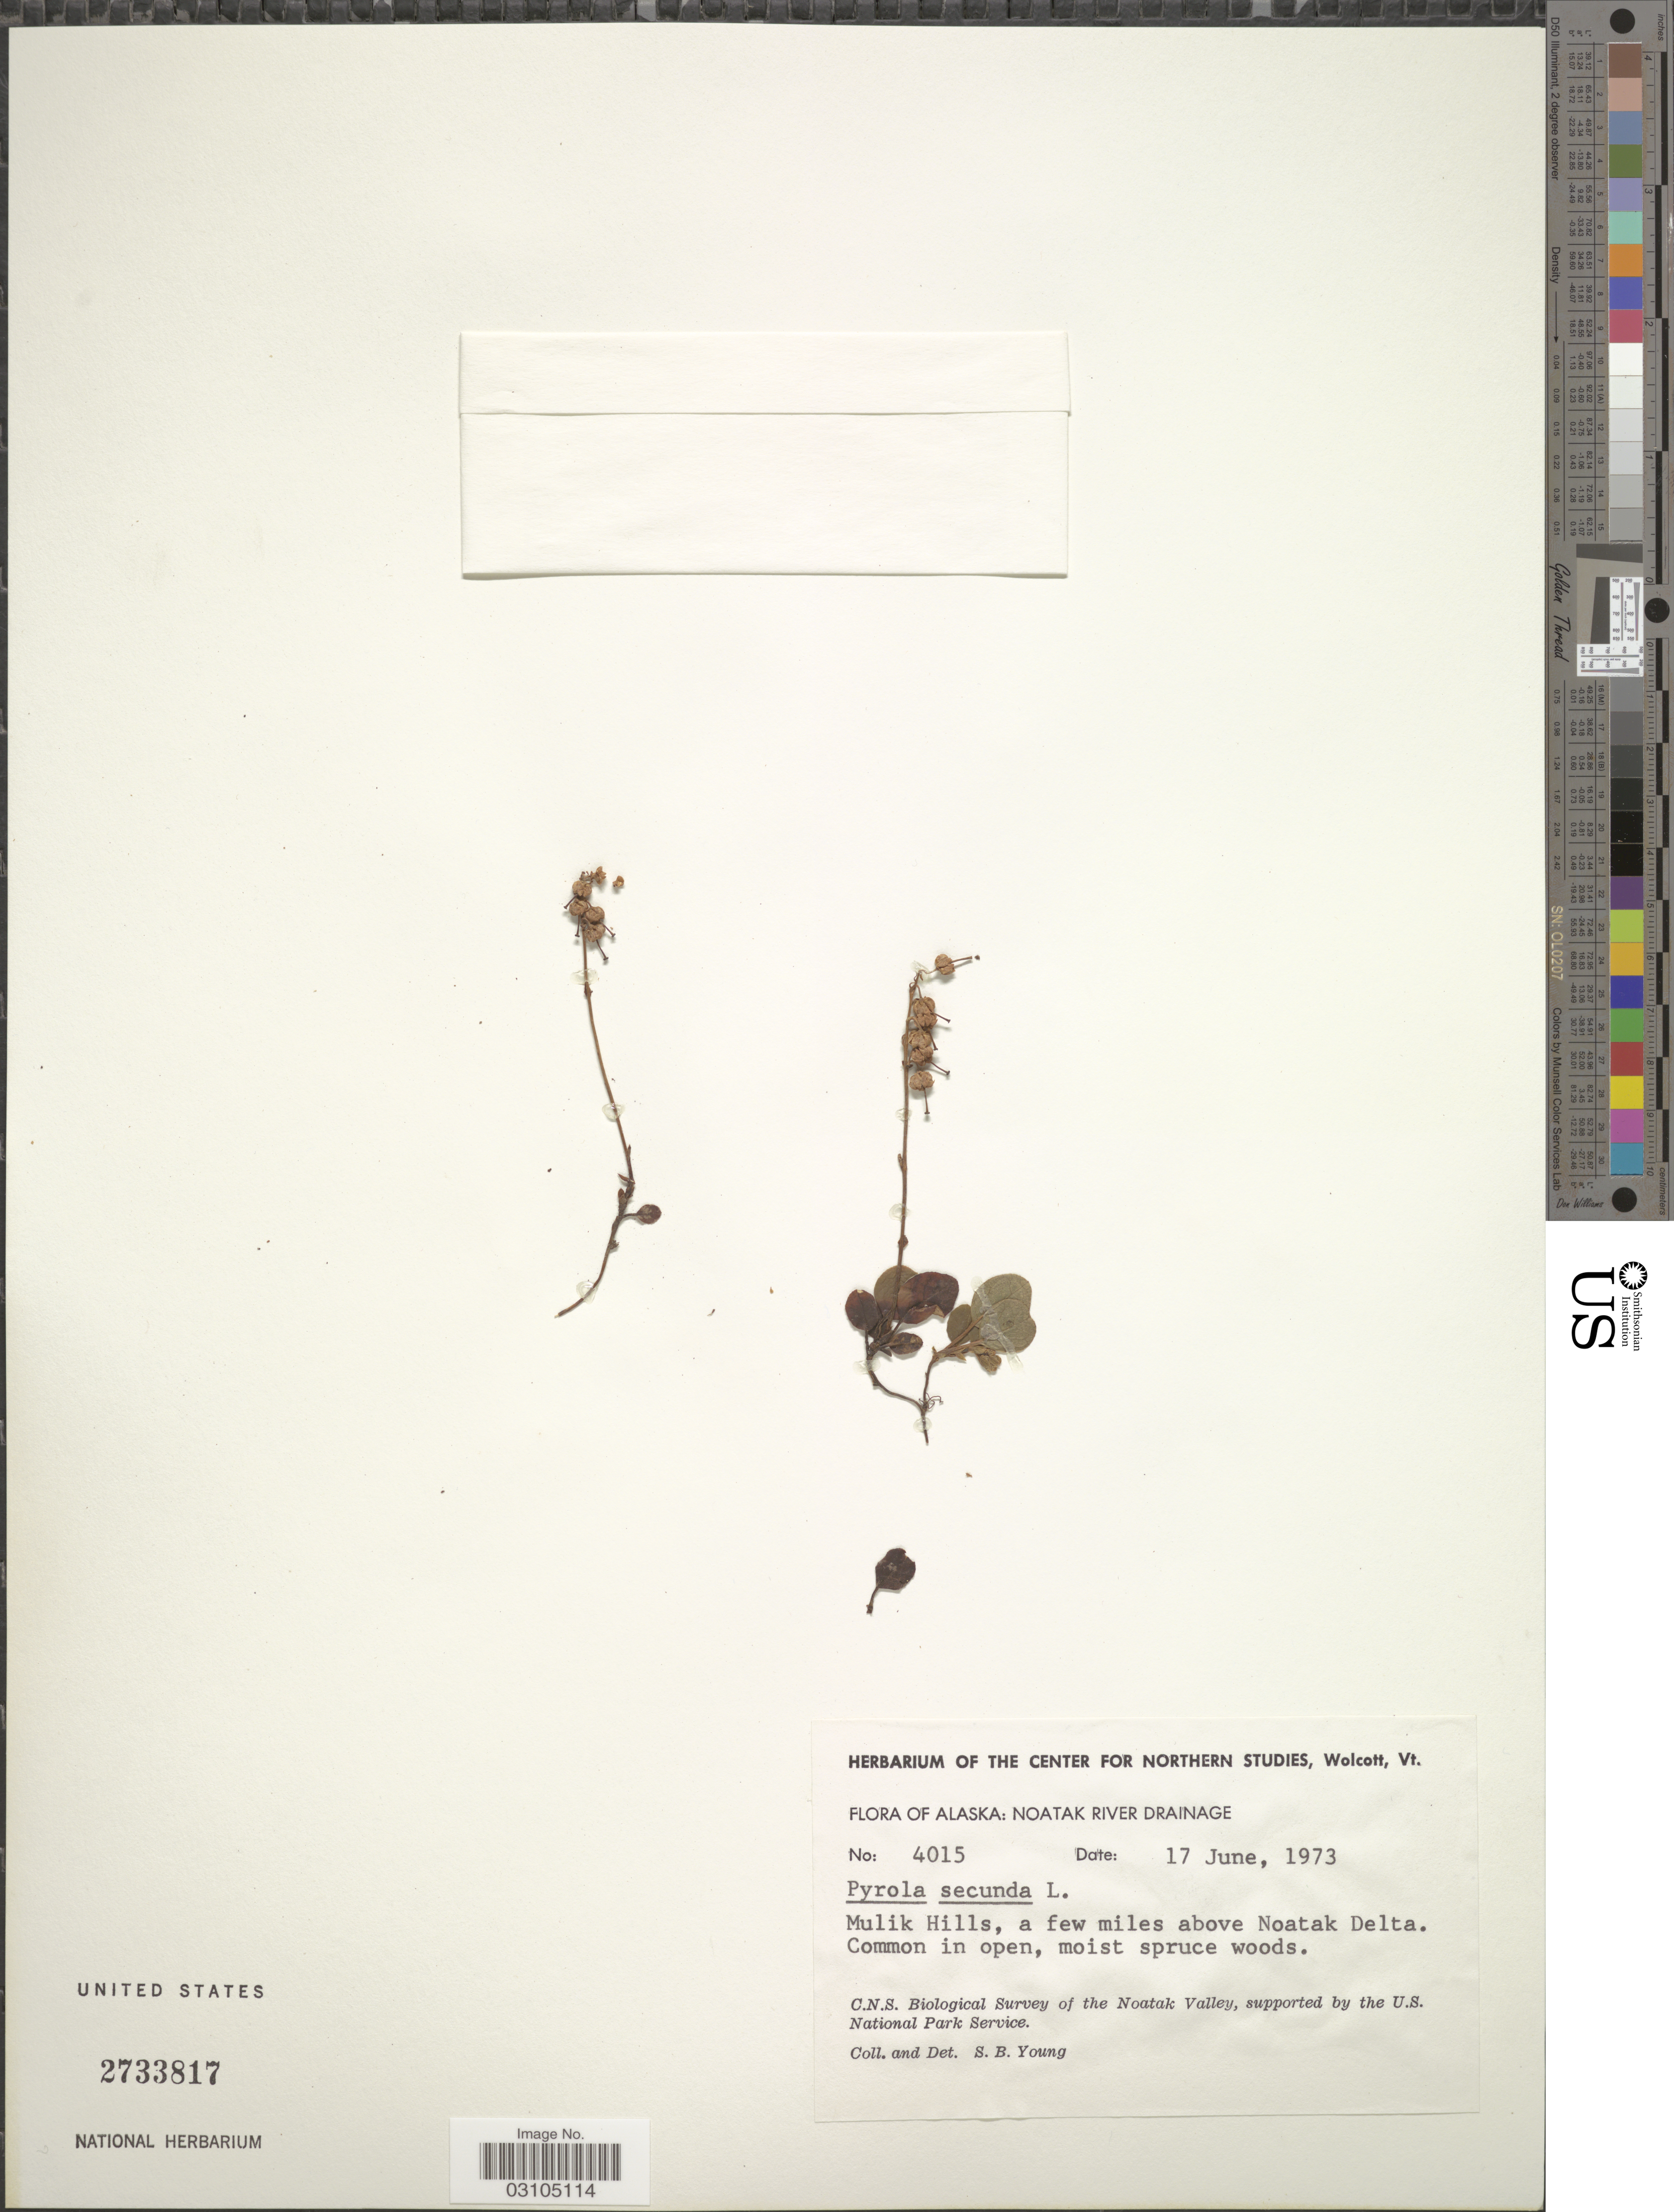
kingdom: Plantae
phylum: Tracheophyta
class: Magnoliopsida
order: Ericales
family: Ericaceae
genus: Orthilia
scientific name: Orthilia secunda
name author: (L.) House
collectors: S. Young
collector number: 4015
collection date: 1973-06-17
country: United States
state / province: Alaska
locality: Noatak River Drainage. Mulik Hills, a few miles above Noatak Delta.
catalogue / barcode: US 2733817